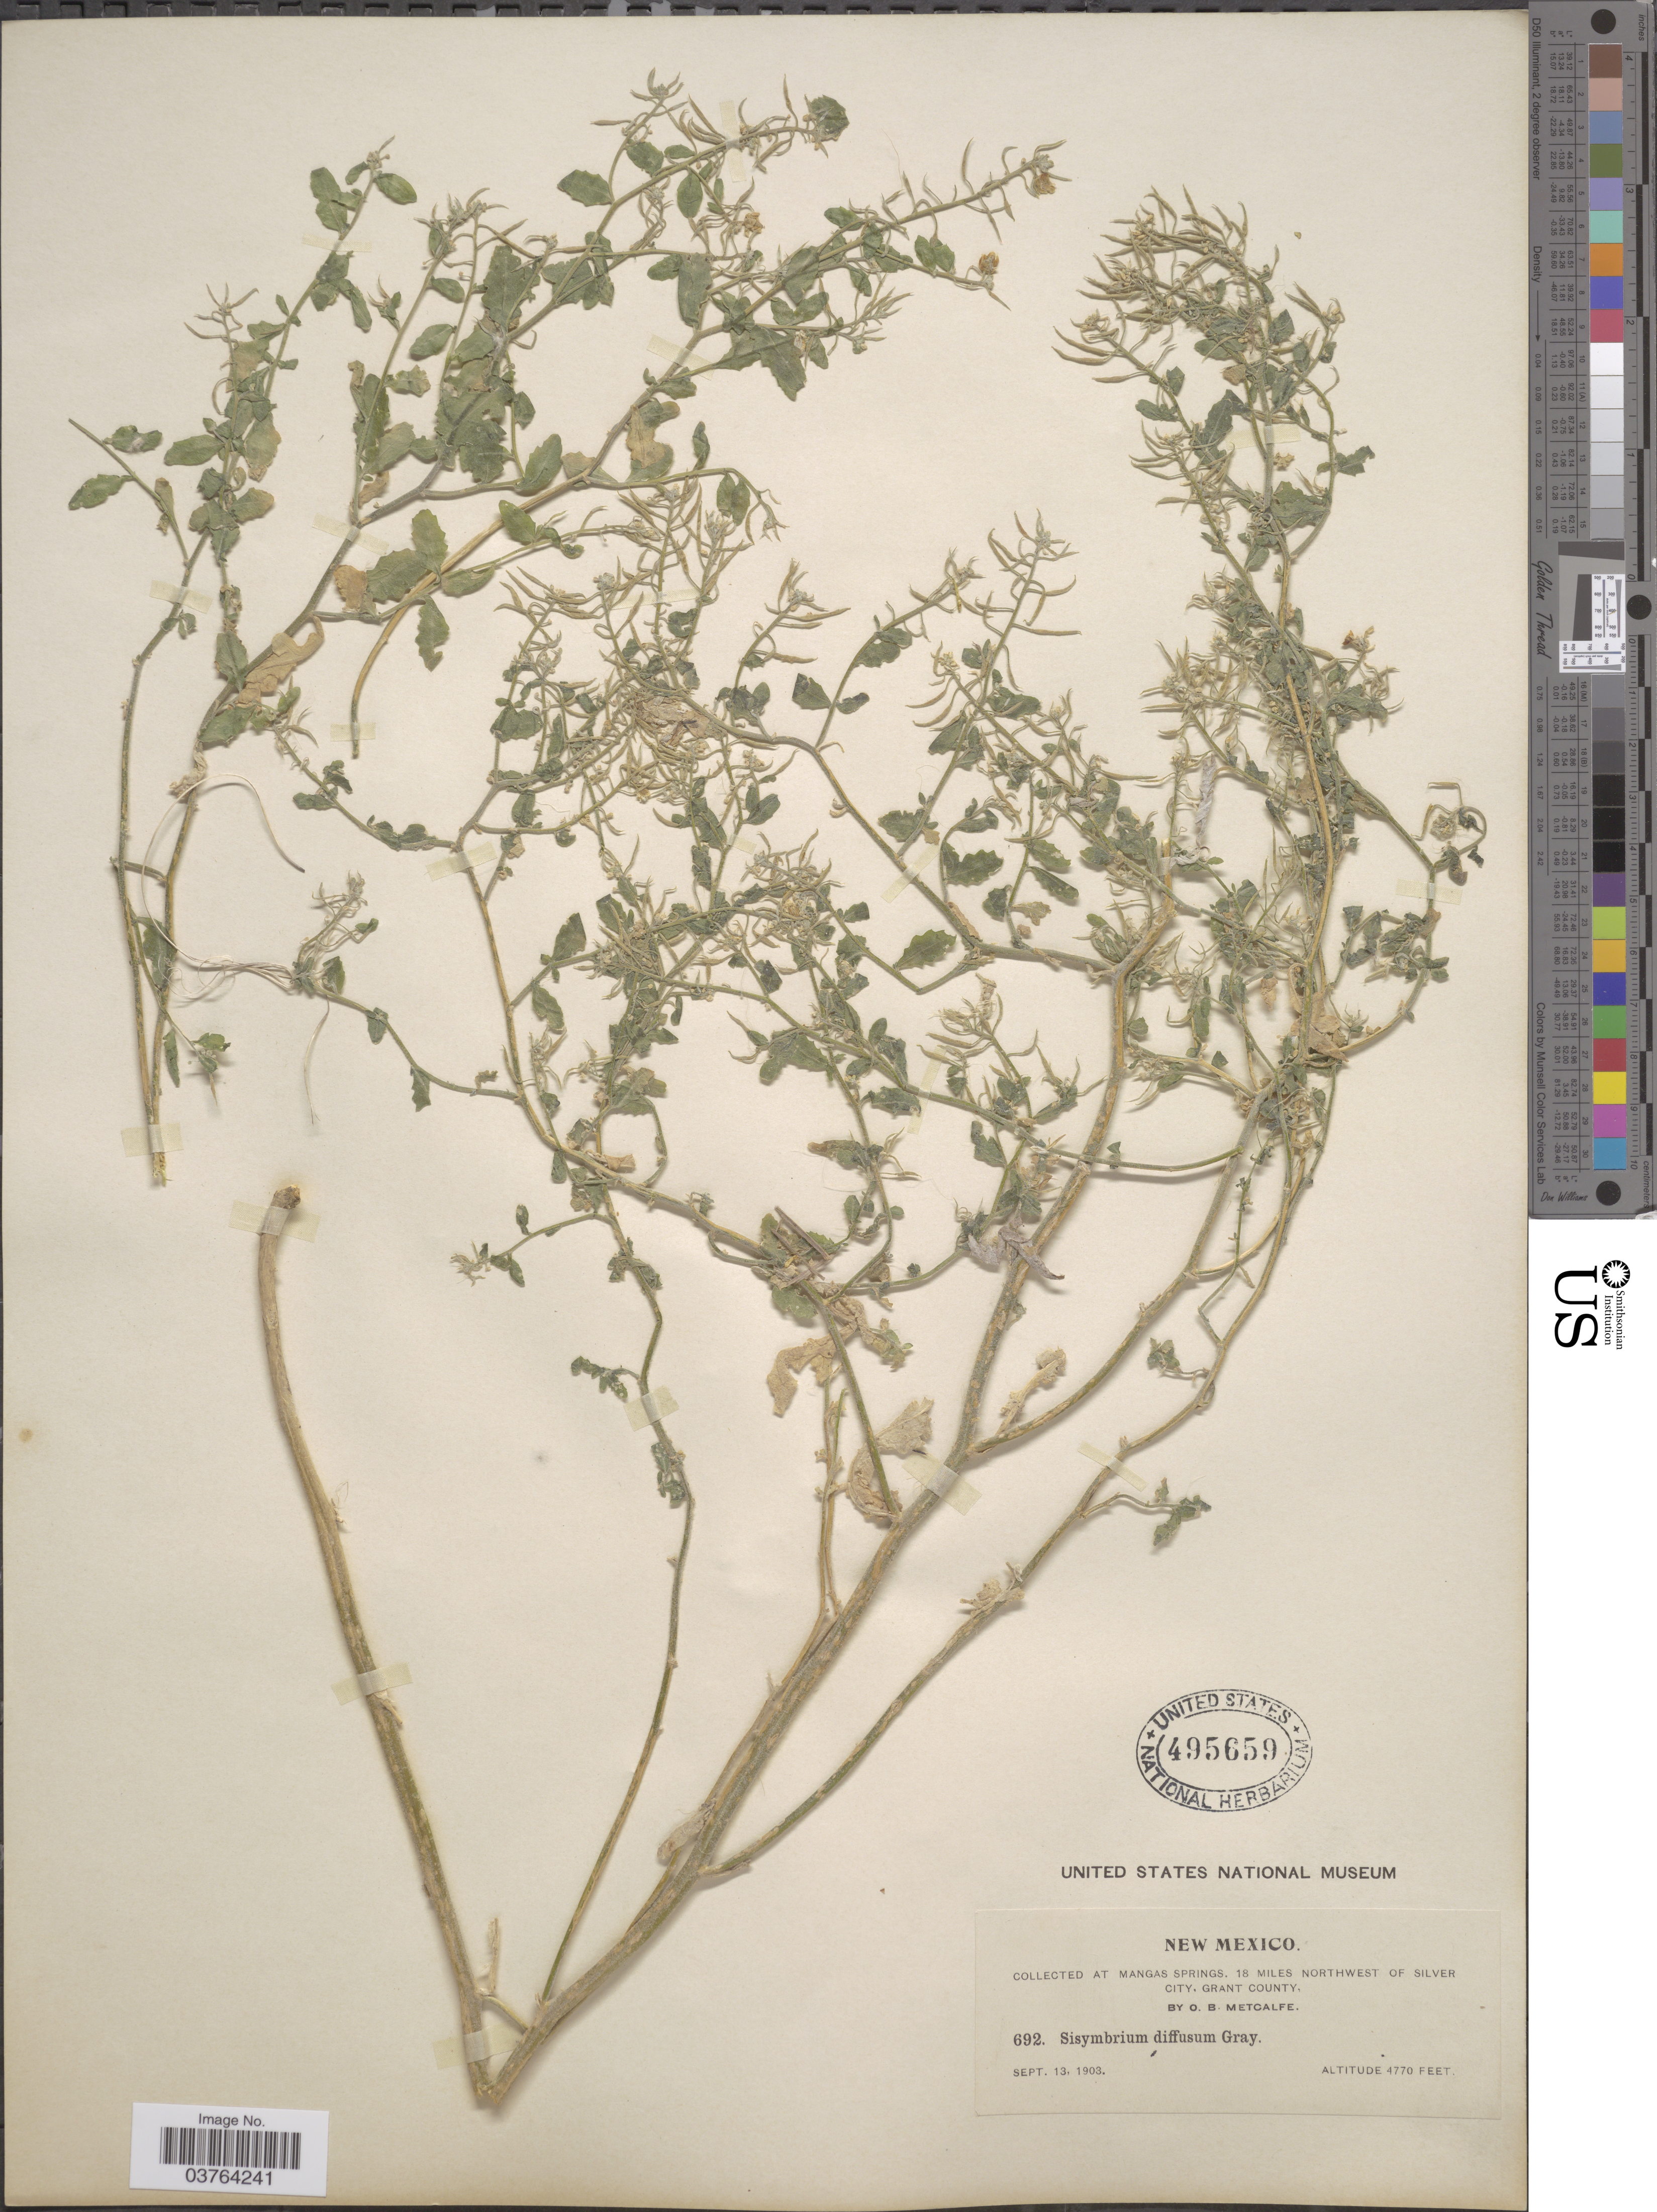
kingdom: Plantae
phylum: Tracheophyta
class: Magnoliopsida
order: Brassicales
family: Brassicaceae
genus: Halimolobos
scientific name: Halimolobos diffusa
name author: (A. Gray) O.E. Schulz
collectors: O. B. Metcalfe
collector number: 692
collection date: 1903-09-13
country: United States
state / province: New Mexico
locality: At Mangas Springs. 18 miles Northwest of Silver City, Grant County.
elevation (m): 1454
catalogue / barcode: US 495659